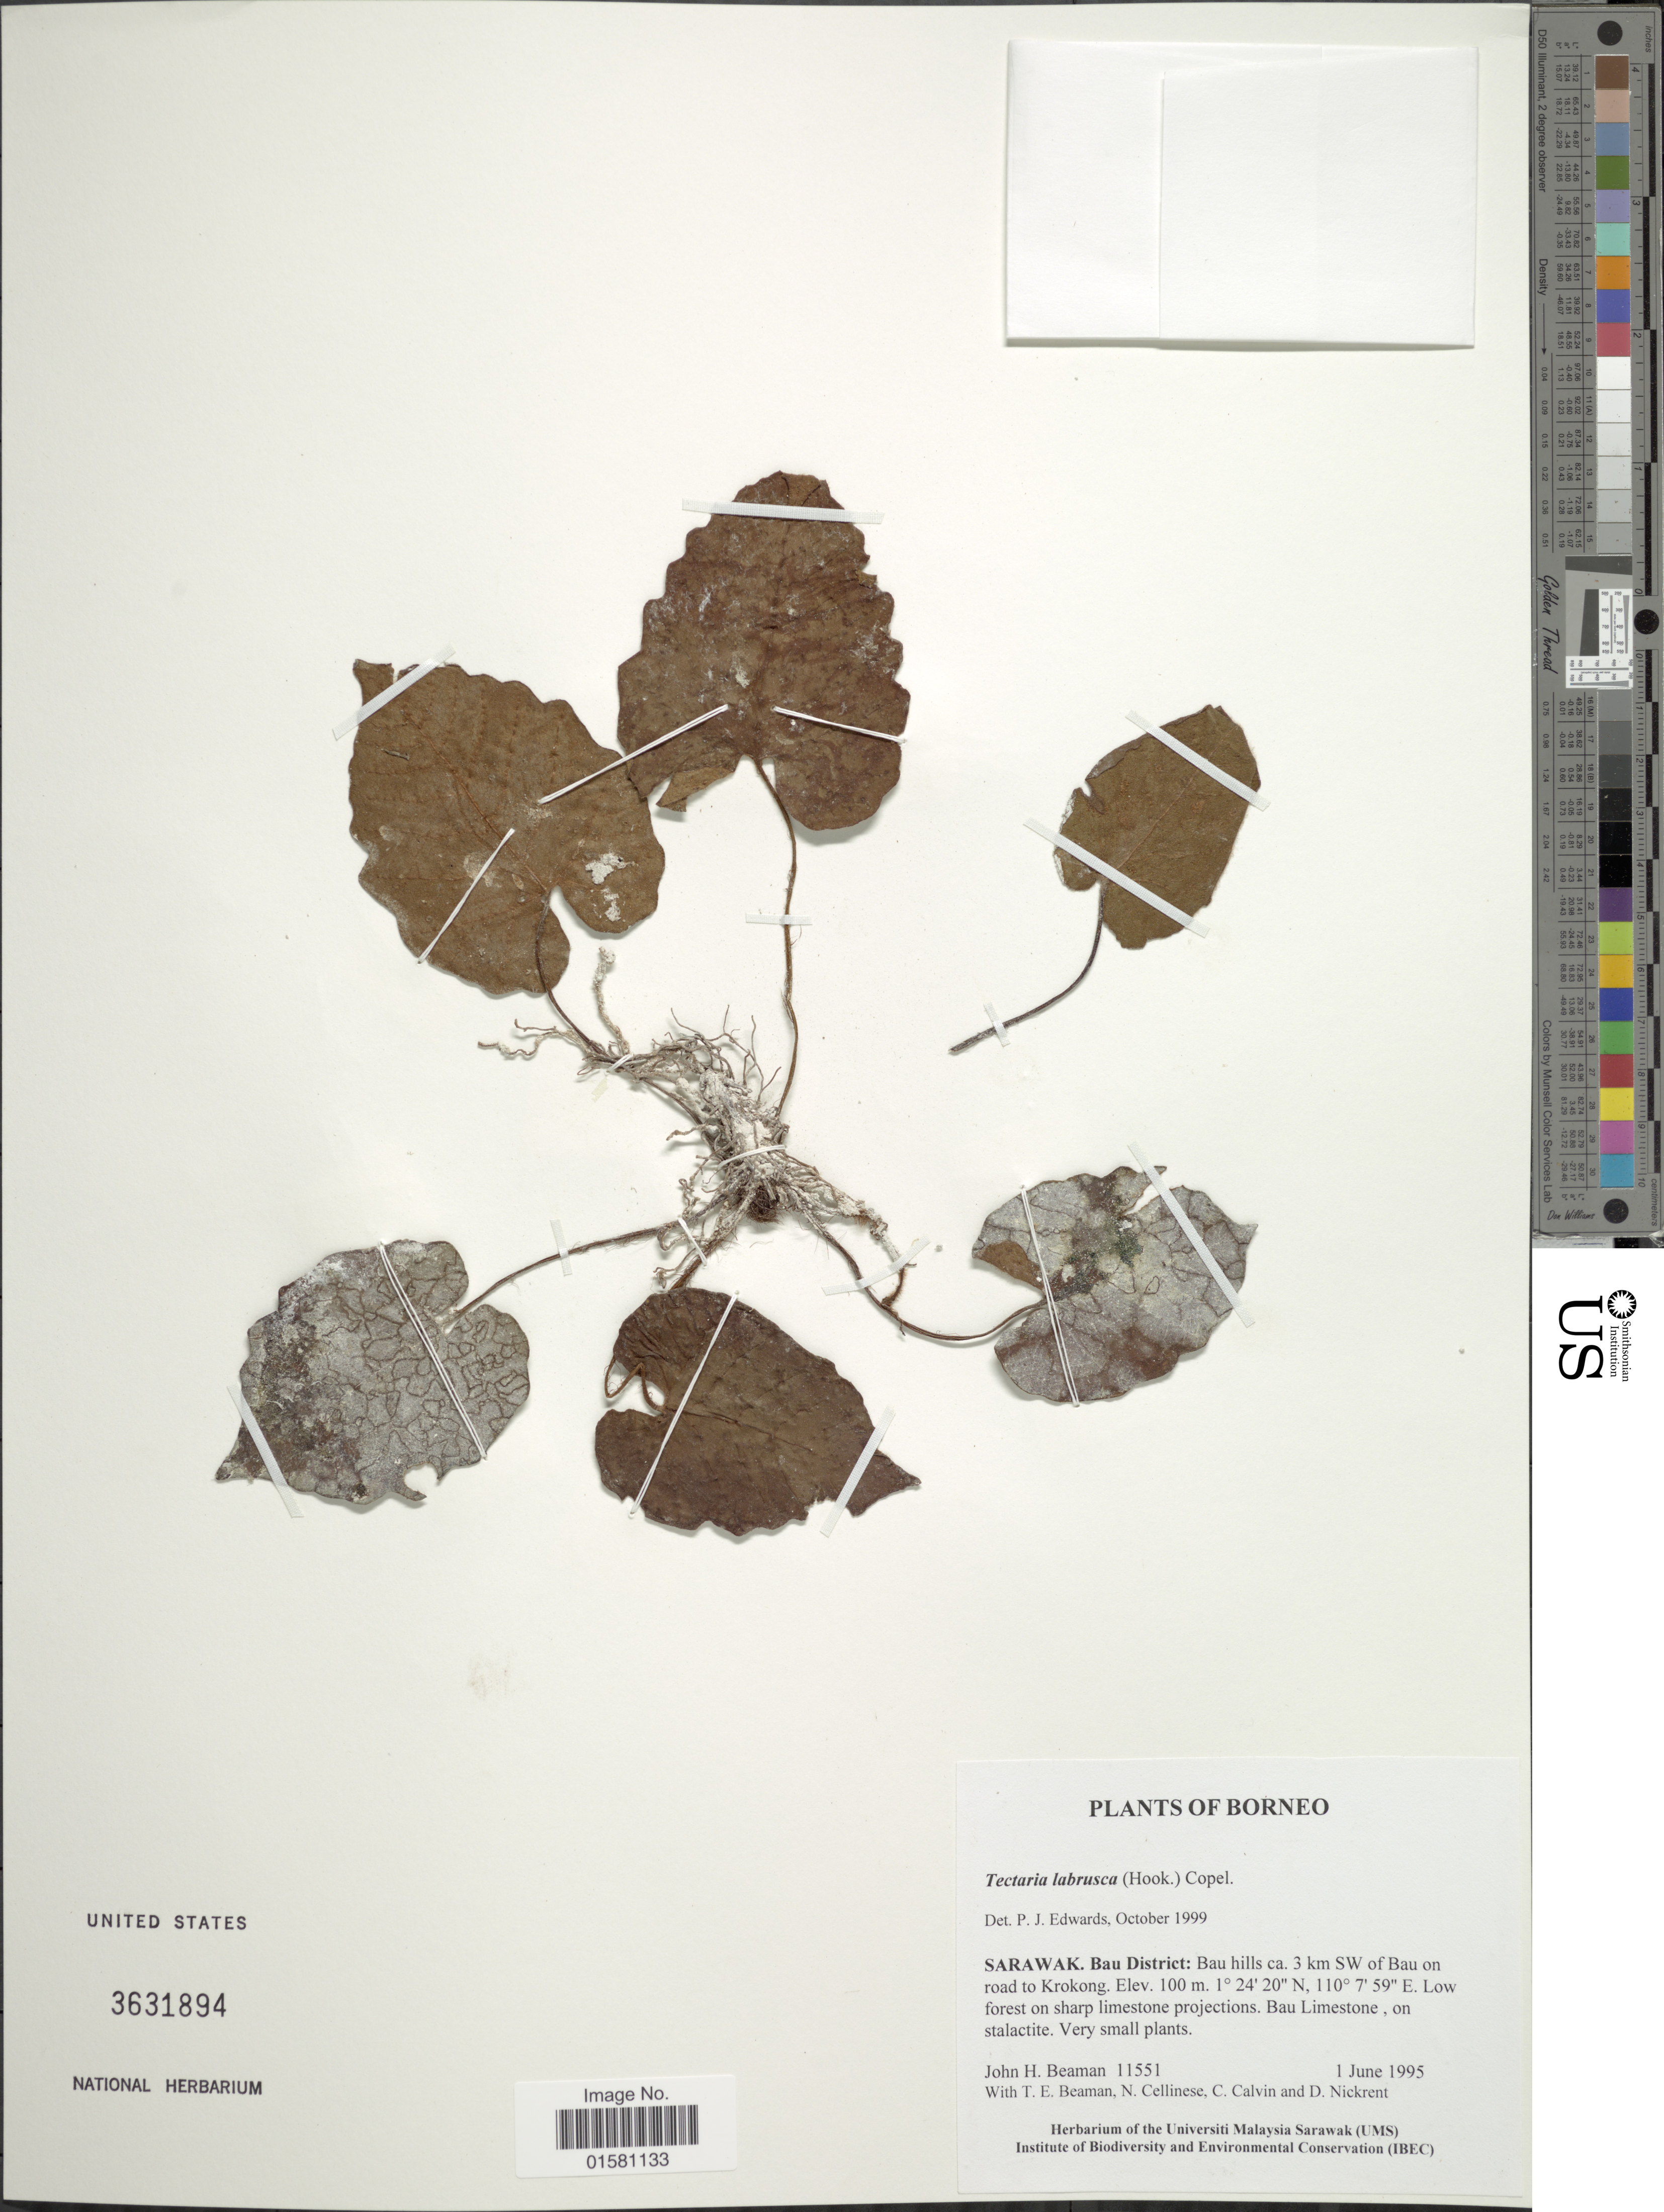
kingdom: Plantae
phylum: Tracheophyta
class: Polypodiopsida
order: Polypodiales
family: Tectariaceae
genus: Tectaria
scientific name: Tectaria labrusca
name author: (Hook.) Copel.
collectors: J. H. Beaman, T. E. Beaman, N. Cellinese, C. Calvin & D. Nickrent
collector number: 11551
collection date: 1995-06-01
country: Malaysia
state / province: Sarawak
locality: Bau District: Bau Hills 3 km SW of Bau on road to Krokong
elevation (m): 100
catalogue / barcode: US 3631894